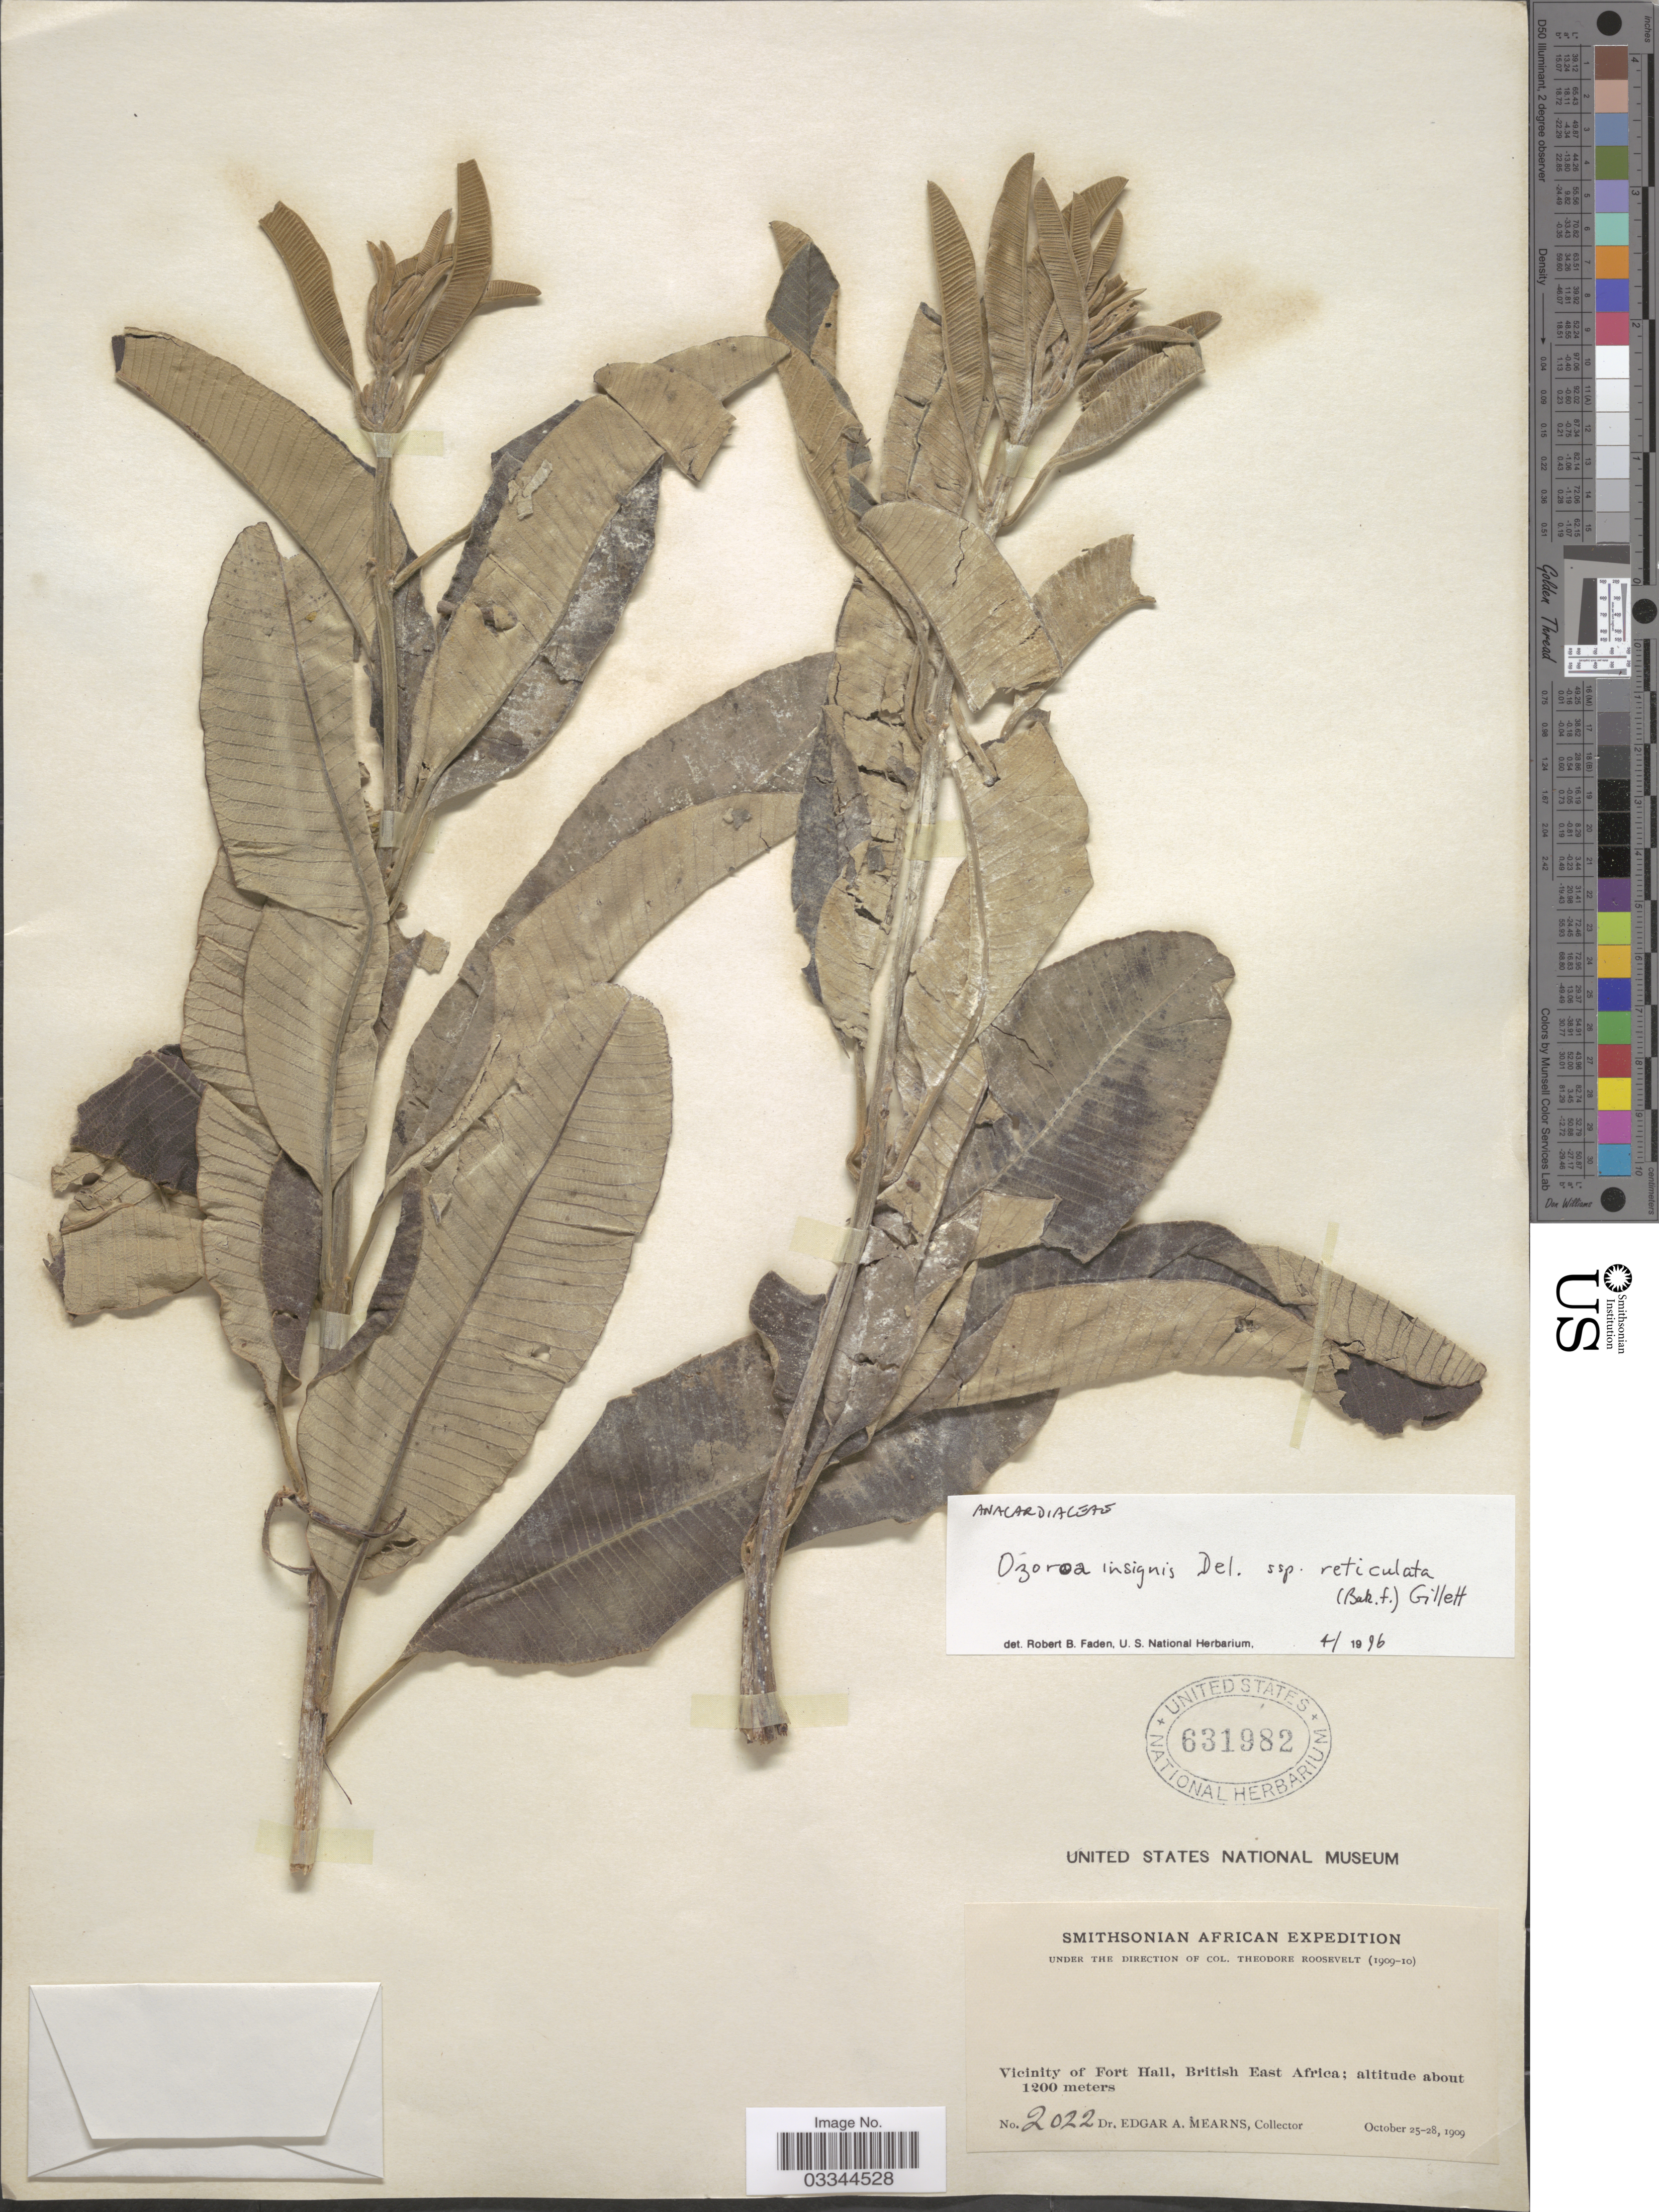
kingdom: Plantae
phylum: Tracheophyta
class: Magnoliopsida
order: Sapindales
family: Anacardiaceae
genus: Ozoroa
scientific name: Ozoroa insignis subsp. reticulata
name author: Delile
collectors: E. A. Mearns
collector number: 2022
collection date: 1909-10-25/1909-10-28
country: Kenya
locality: Vicinity of Fort Hall, British East Africa.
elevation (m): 1200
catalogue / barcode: US 631982